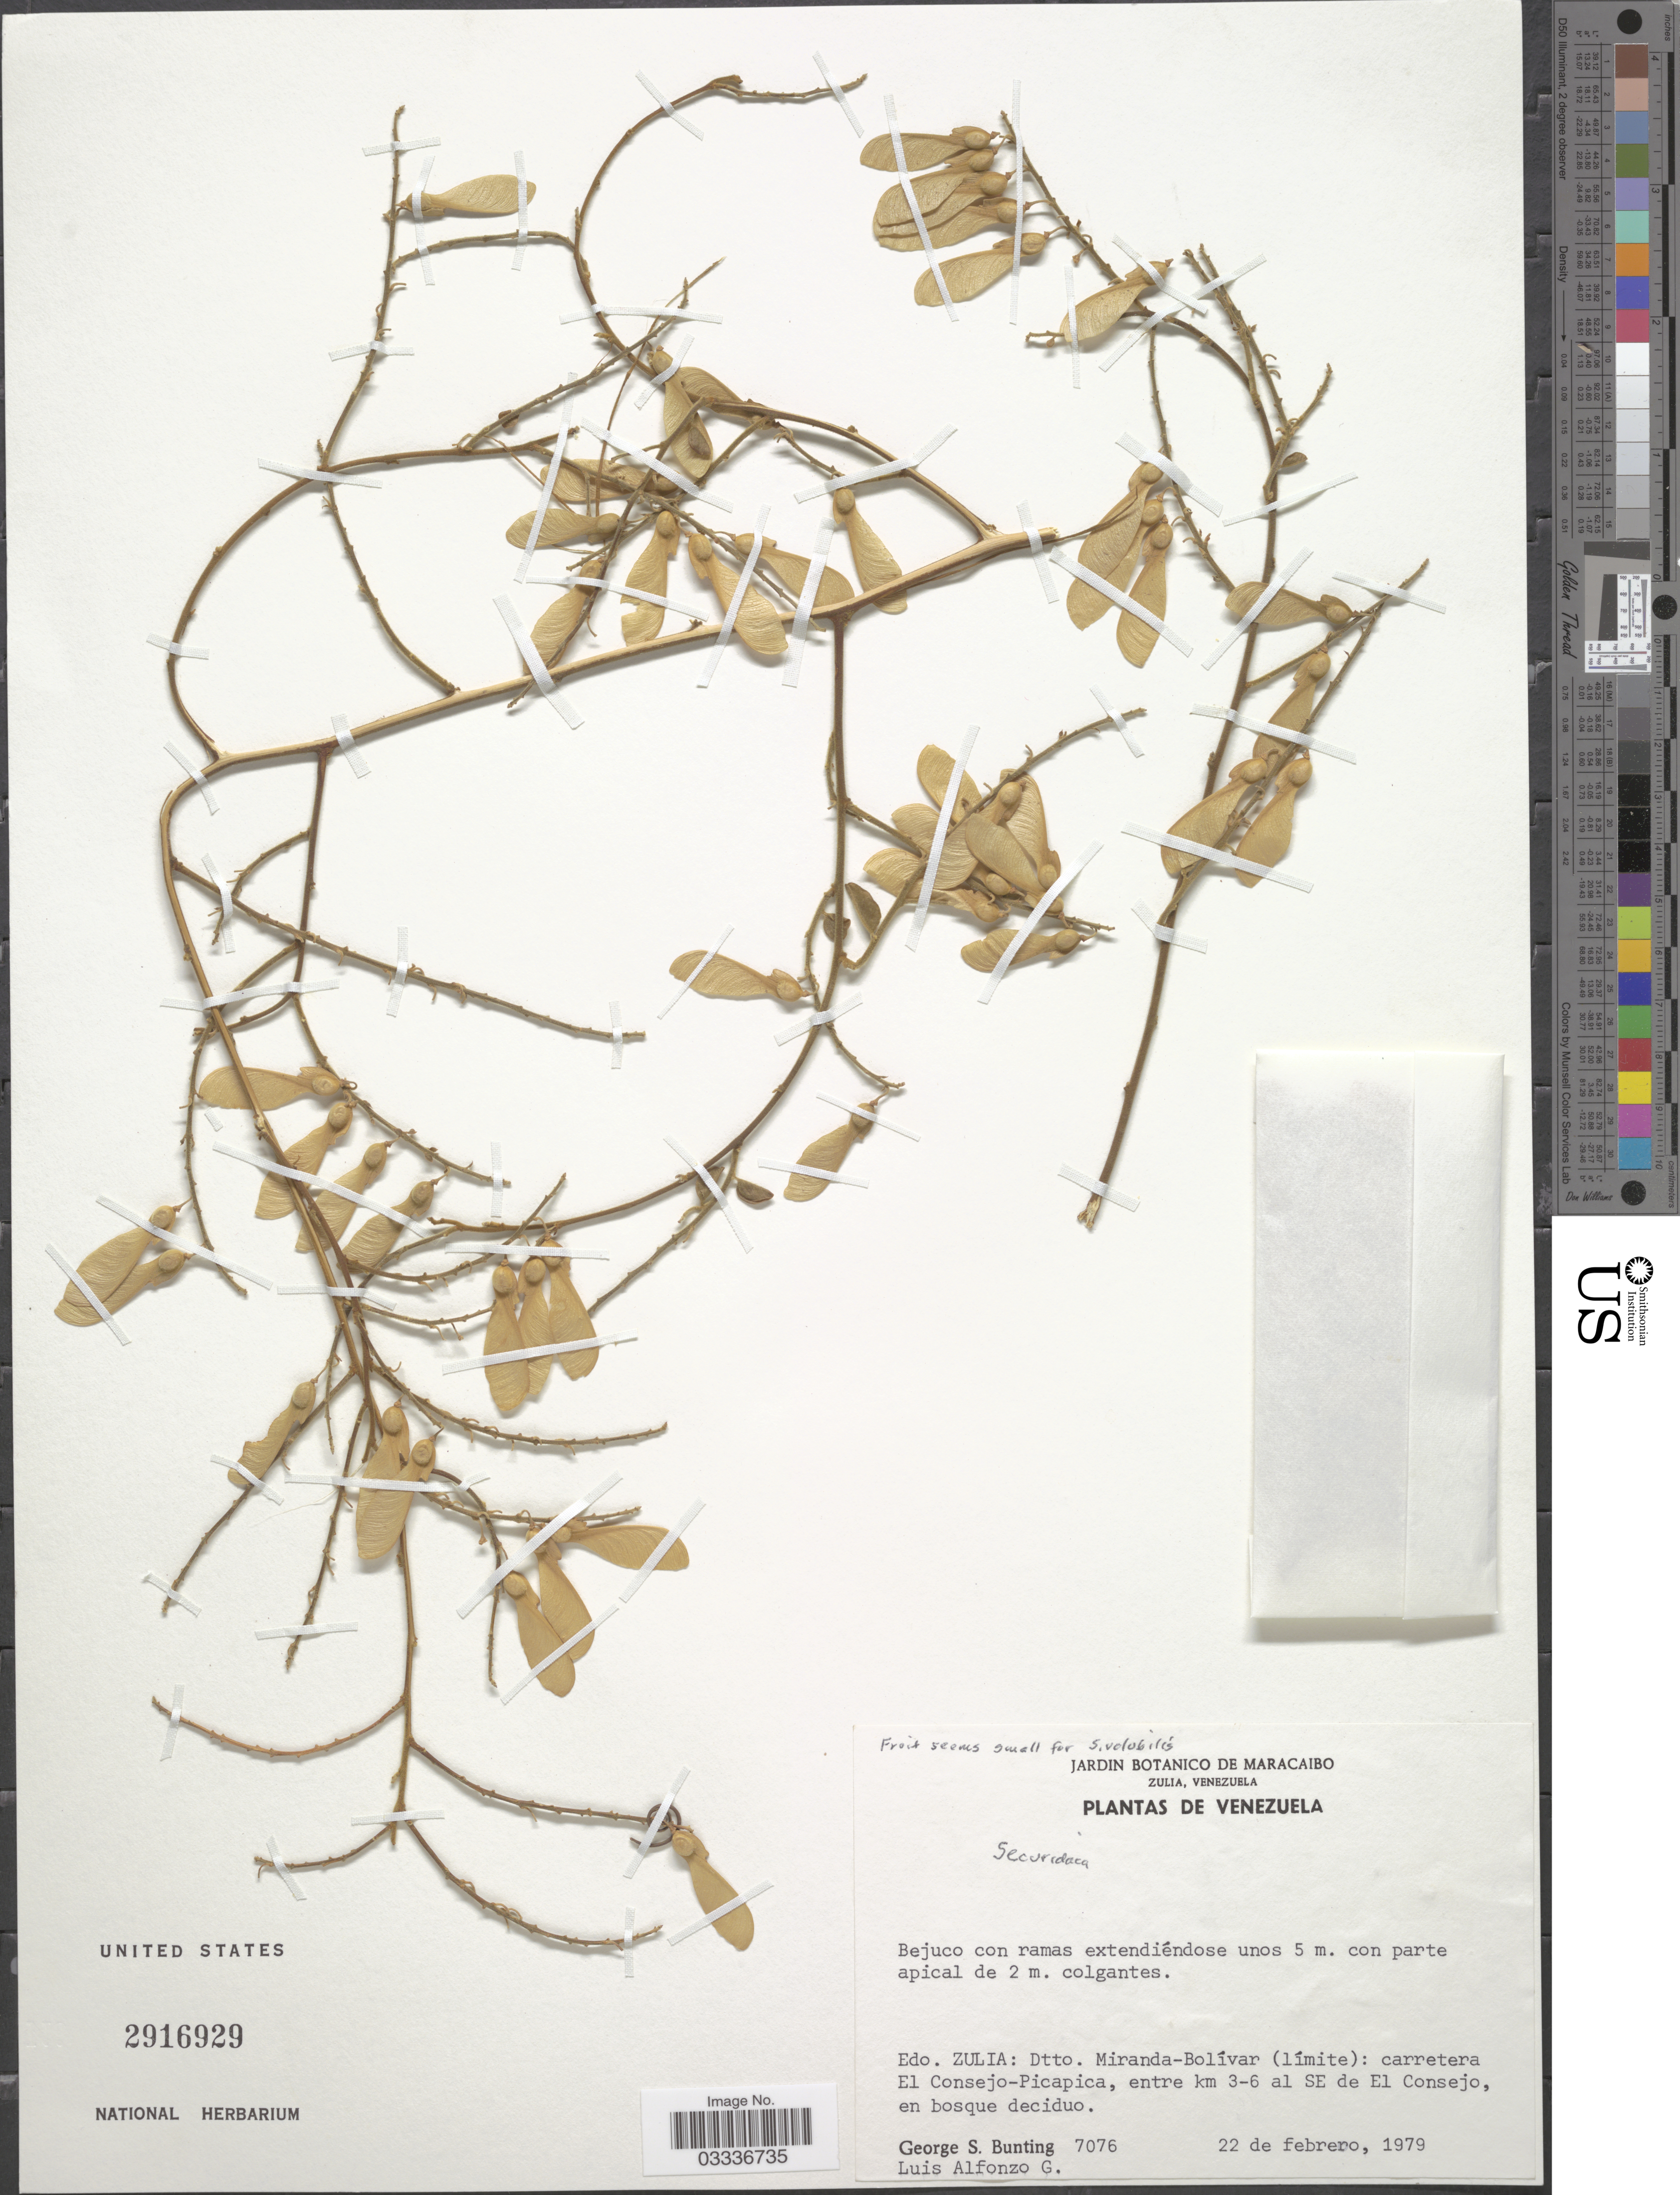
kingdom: Plantae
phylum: Tracheophyta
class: Magnoliopsida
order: Fabales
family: Polygalaceae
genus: Securidaca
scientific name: Securidaca sp.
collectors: G. S. Bunting & L. Alfonzo G.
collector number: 7076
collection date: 1979-02-22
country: Venezuela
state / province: Zulia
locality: Dtto. Miranda-Bolívar (límite): carretera El Consejo-Picapica, entre km 3-6 al SE de El Consejo.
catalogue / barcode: US 2916929